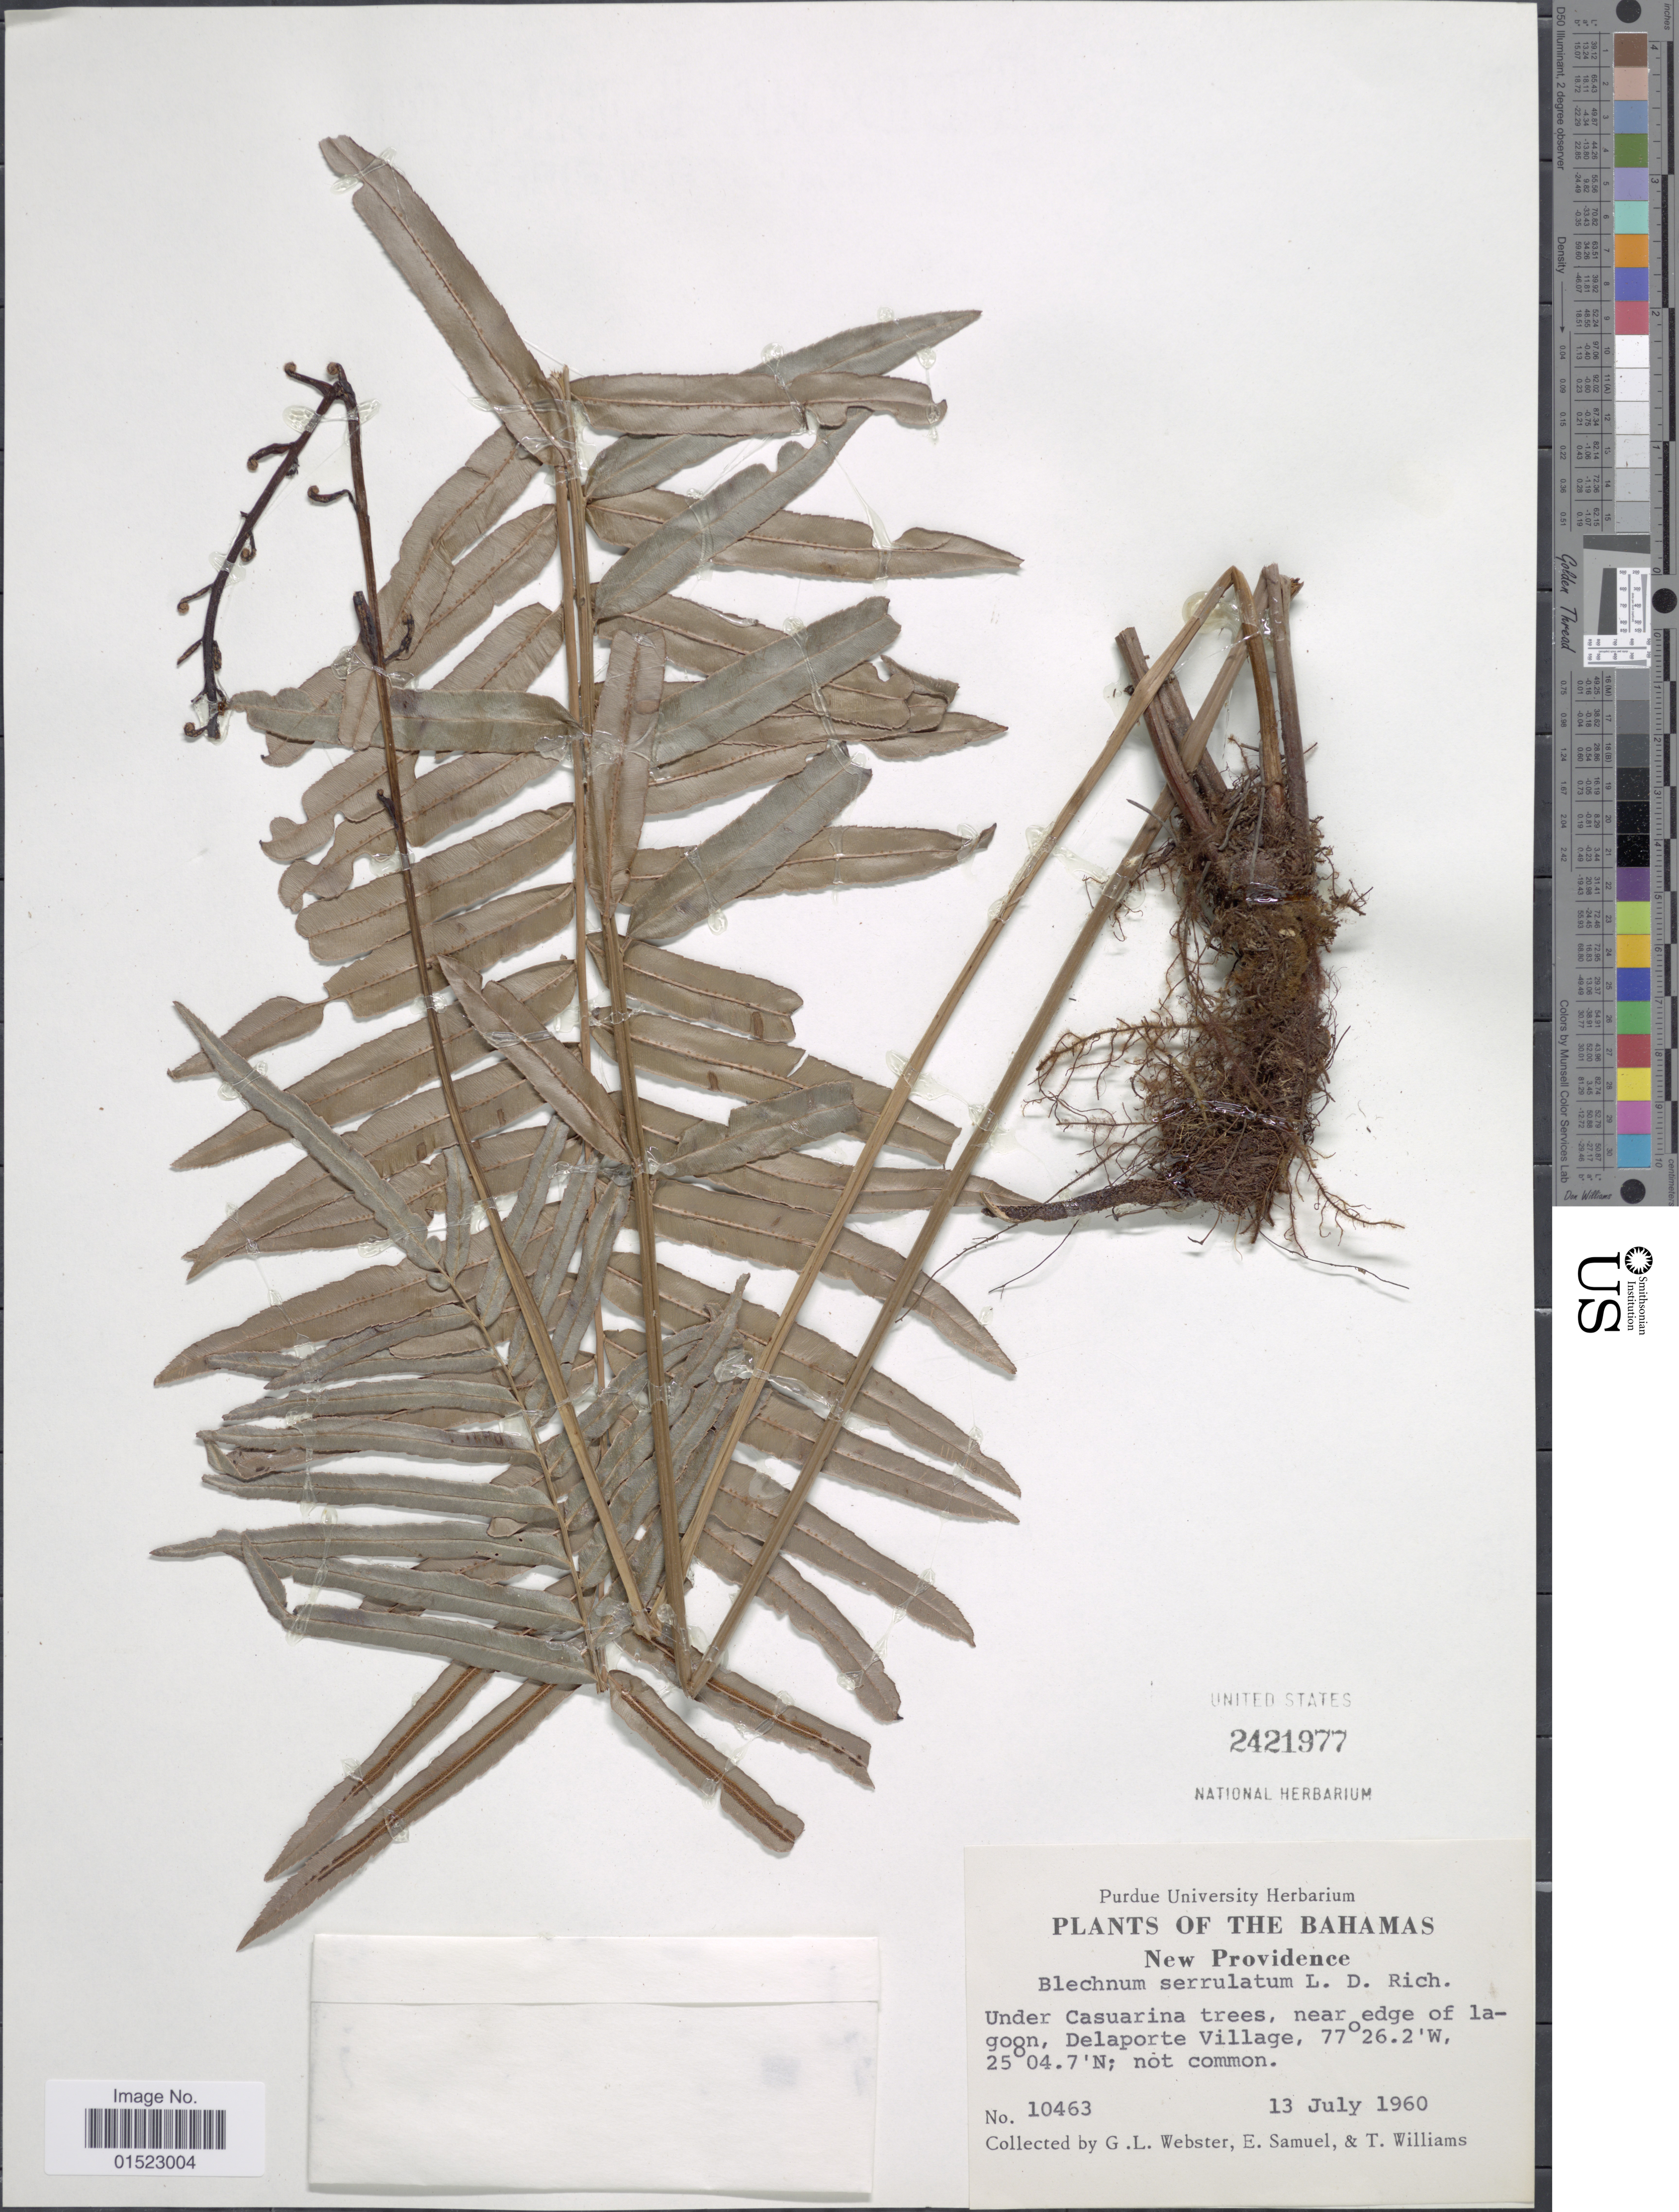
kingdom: Plantae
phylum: Tracheophyta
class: Polypodiopsida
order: Polypodiales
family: Blechnaceae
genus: Telmatoblechnum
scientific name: Telmatoblechnum serrulatum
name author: (Rich.) Perrie et al.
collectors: G. L. Webster, E. Samuel & T. Williams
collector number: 10463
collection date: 1960-07-13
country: Bahamas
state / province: New Providence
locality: Under Casuarina trees, near edge of lagoon, Delaporte Village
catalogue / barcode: US 2421977